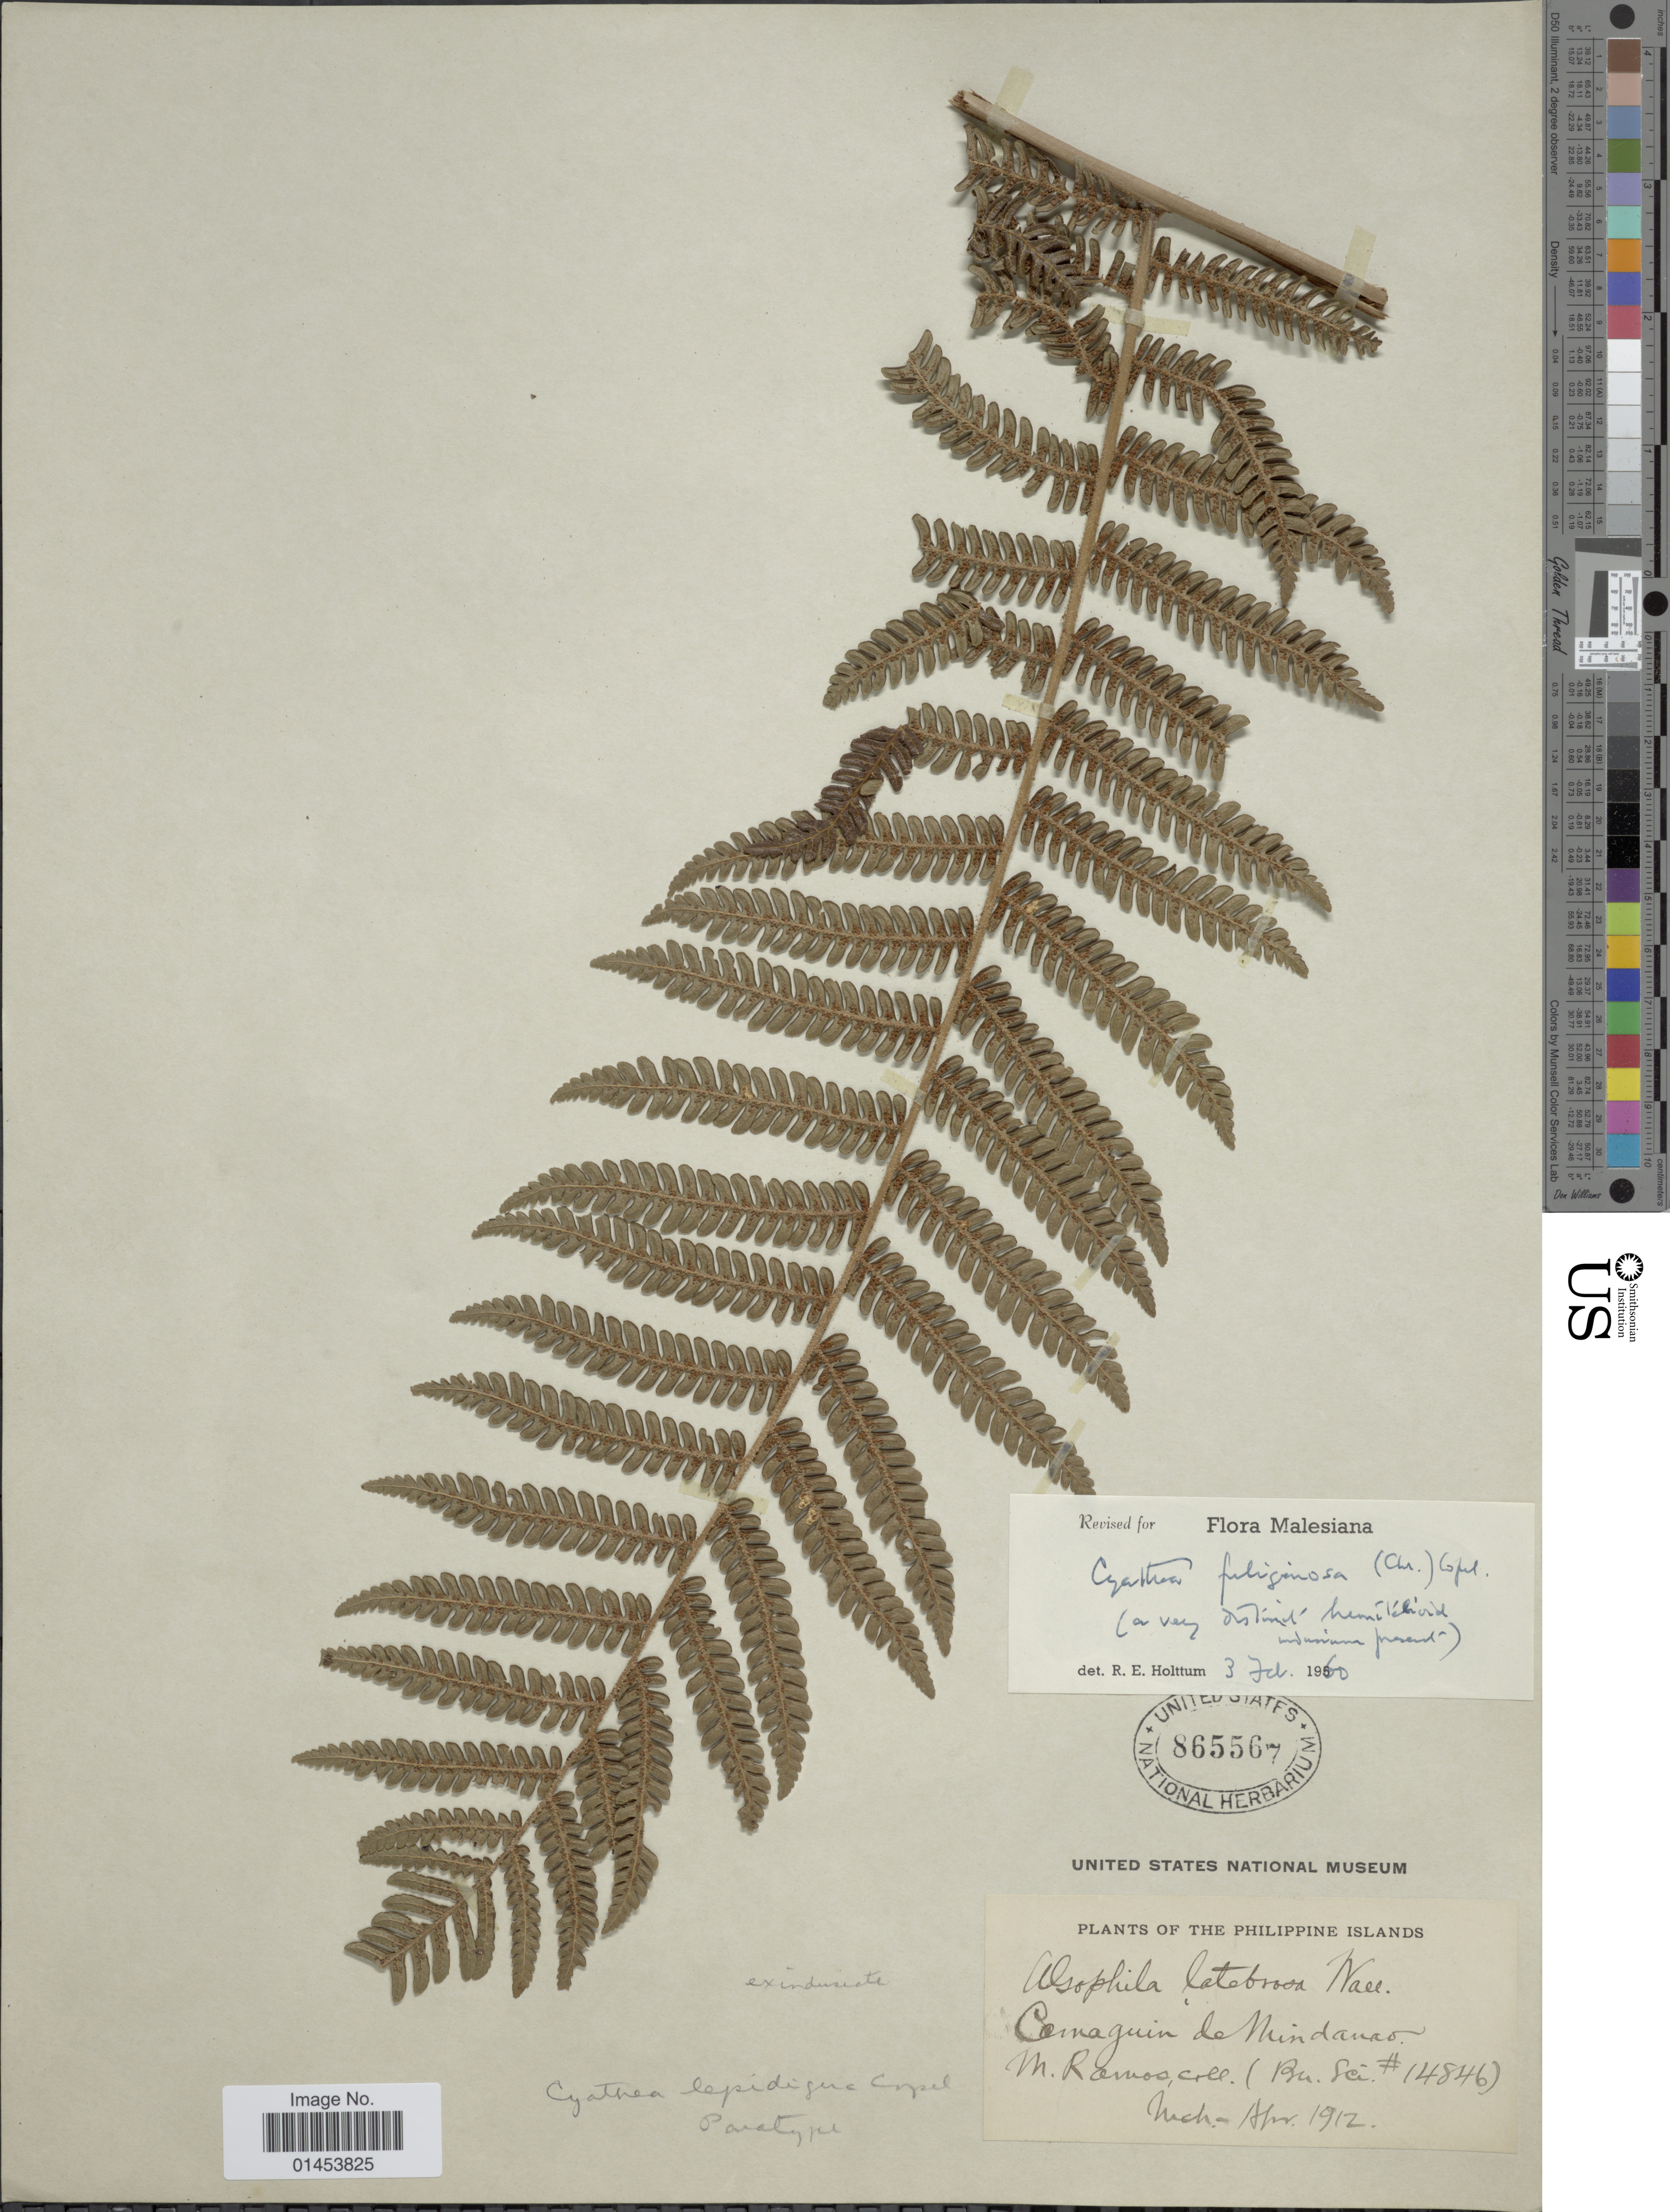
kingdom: Plantae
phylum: Tracheophyta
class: Polypodiopsida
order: Cyatheales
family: Cyatheaceae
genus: Cyathea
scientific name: Cyathea fuliginosa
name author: (Christ) Copel.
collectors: M. Ramos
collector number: Bu. Sci 14846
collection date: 1912-03/1912-04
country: Philippines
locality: Camaguin de Mindanao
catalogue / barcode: US 865567